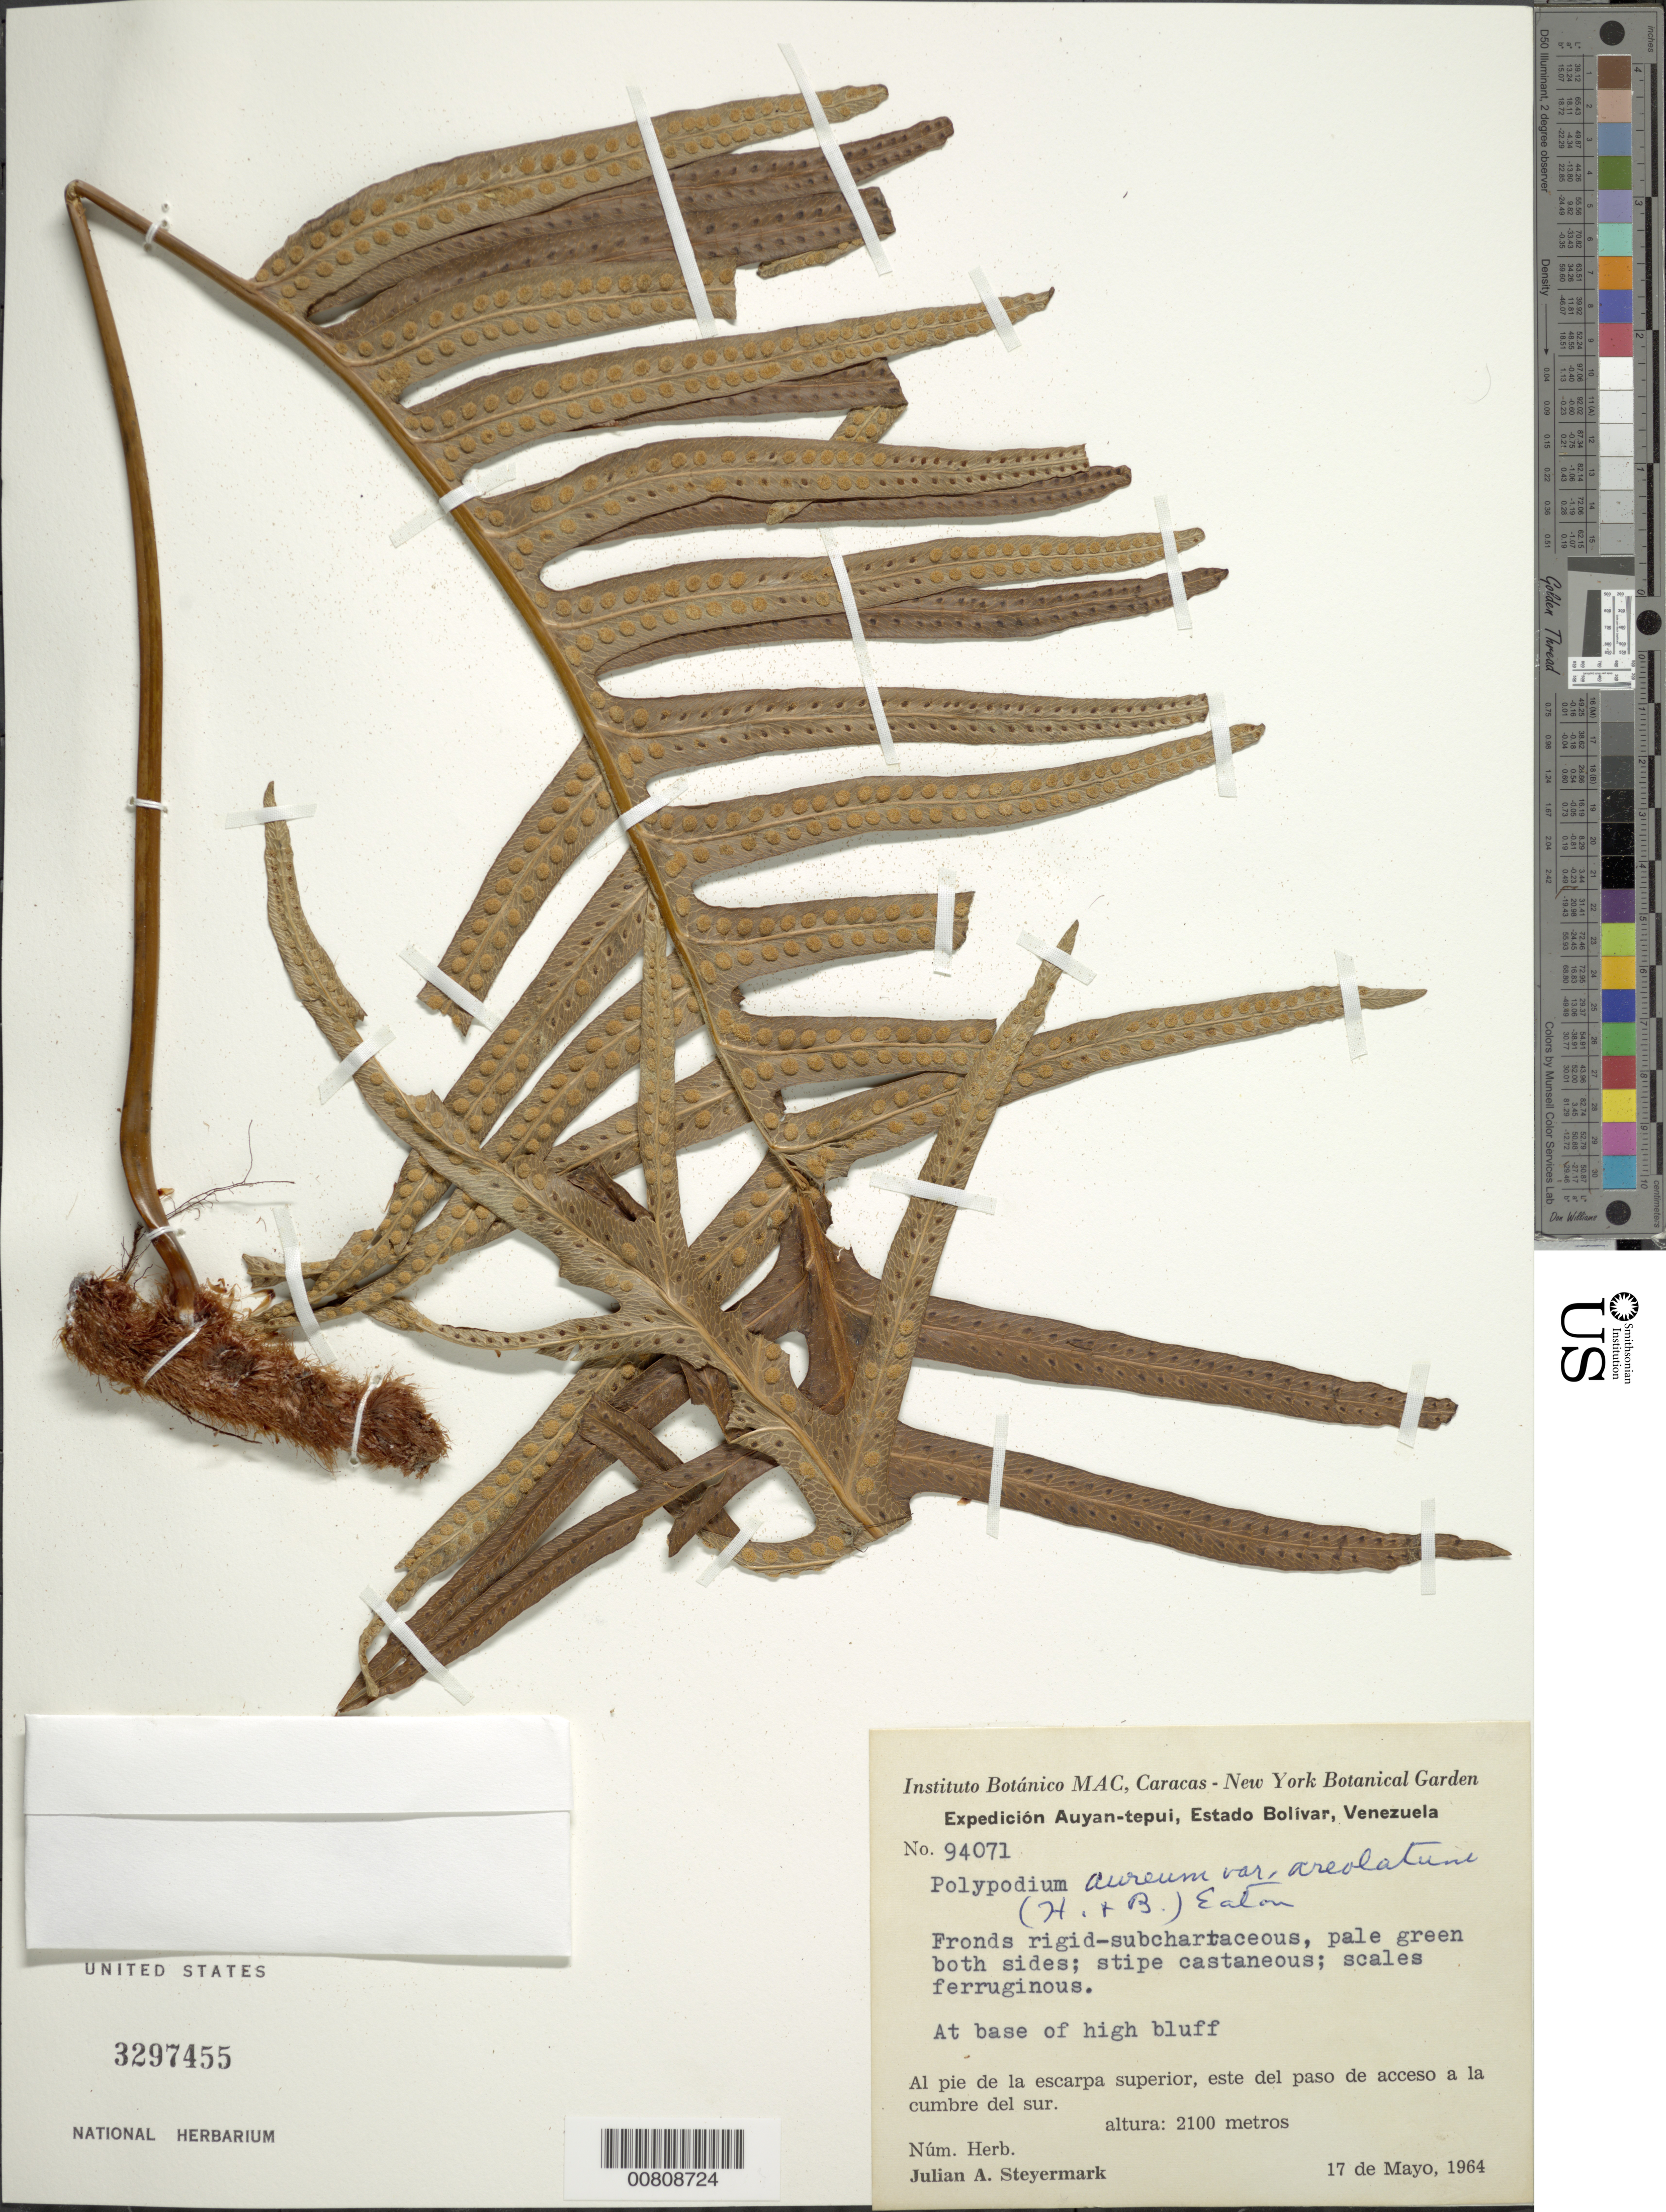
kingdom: Plantae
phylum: Tracheophyta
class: Polypodiopsida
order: Polypodiales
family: Polypodiaceae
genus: Phlebodium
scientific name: Phlebodium aureum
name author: (L.) J. Sm.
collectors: J. Steyermark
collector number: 94071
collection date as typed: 17-May-64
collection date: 1964-05-17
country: Venezuela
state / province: Bolívar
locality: Auyan-tepuí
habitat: Base of high bluff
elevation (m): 2100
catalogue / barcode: US 3297455